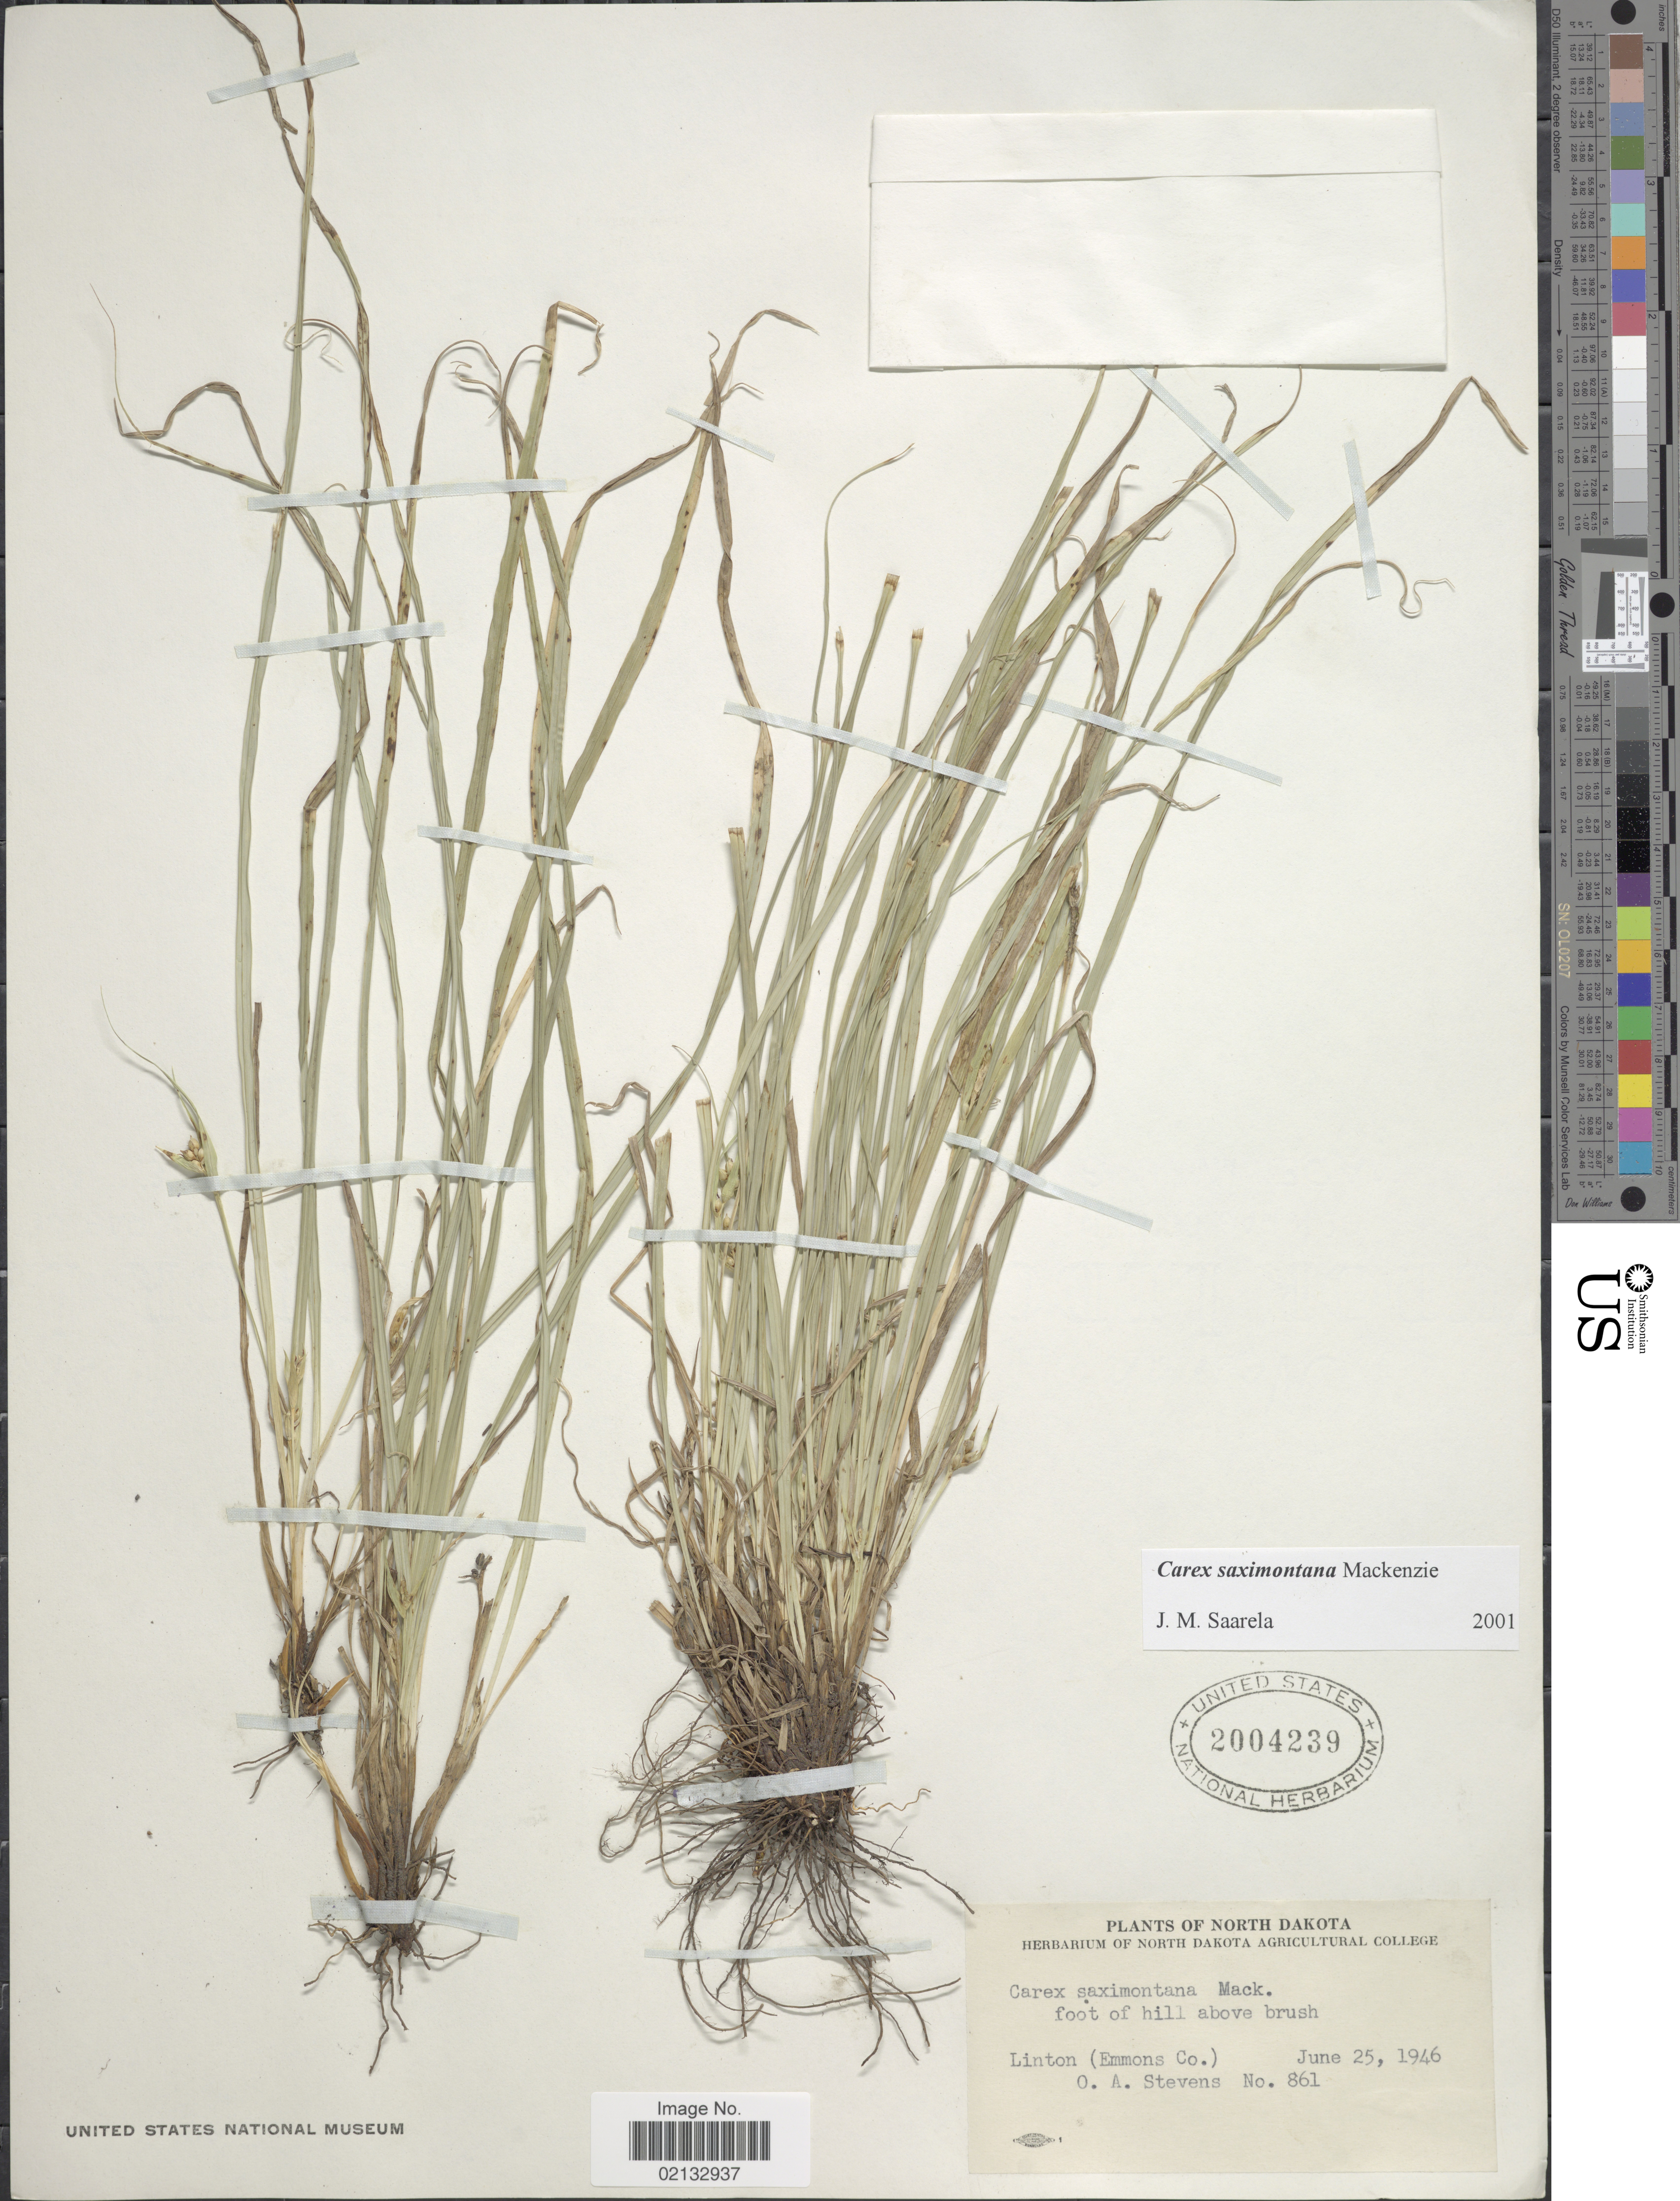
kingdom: Plantae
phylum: Tracheophyta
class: Liliopsida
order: Poales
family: Cyperaceae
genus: Carex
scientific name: Carex saximontana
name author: Mack.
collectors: O. A. Stevens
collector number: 861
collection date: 1946-06-25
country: United States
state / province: North Dakota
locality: Linton (Emmons Co.)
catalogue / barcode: US 2004239